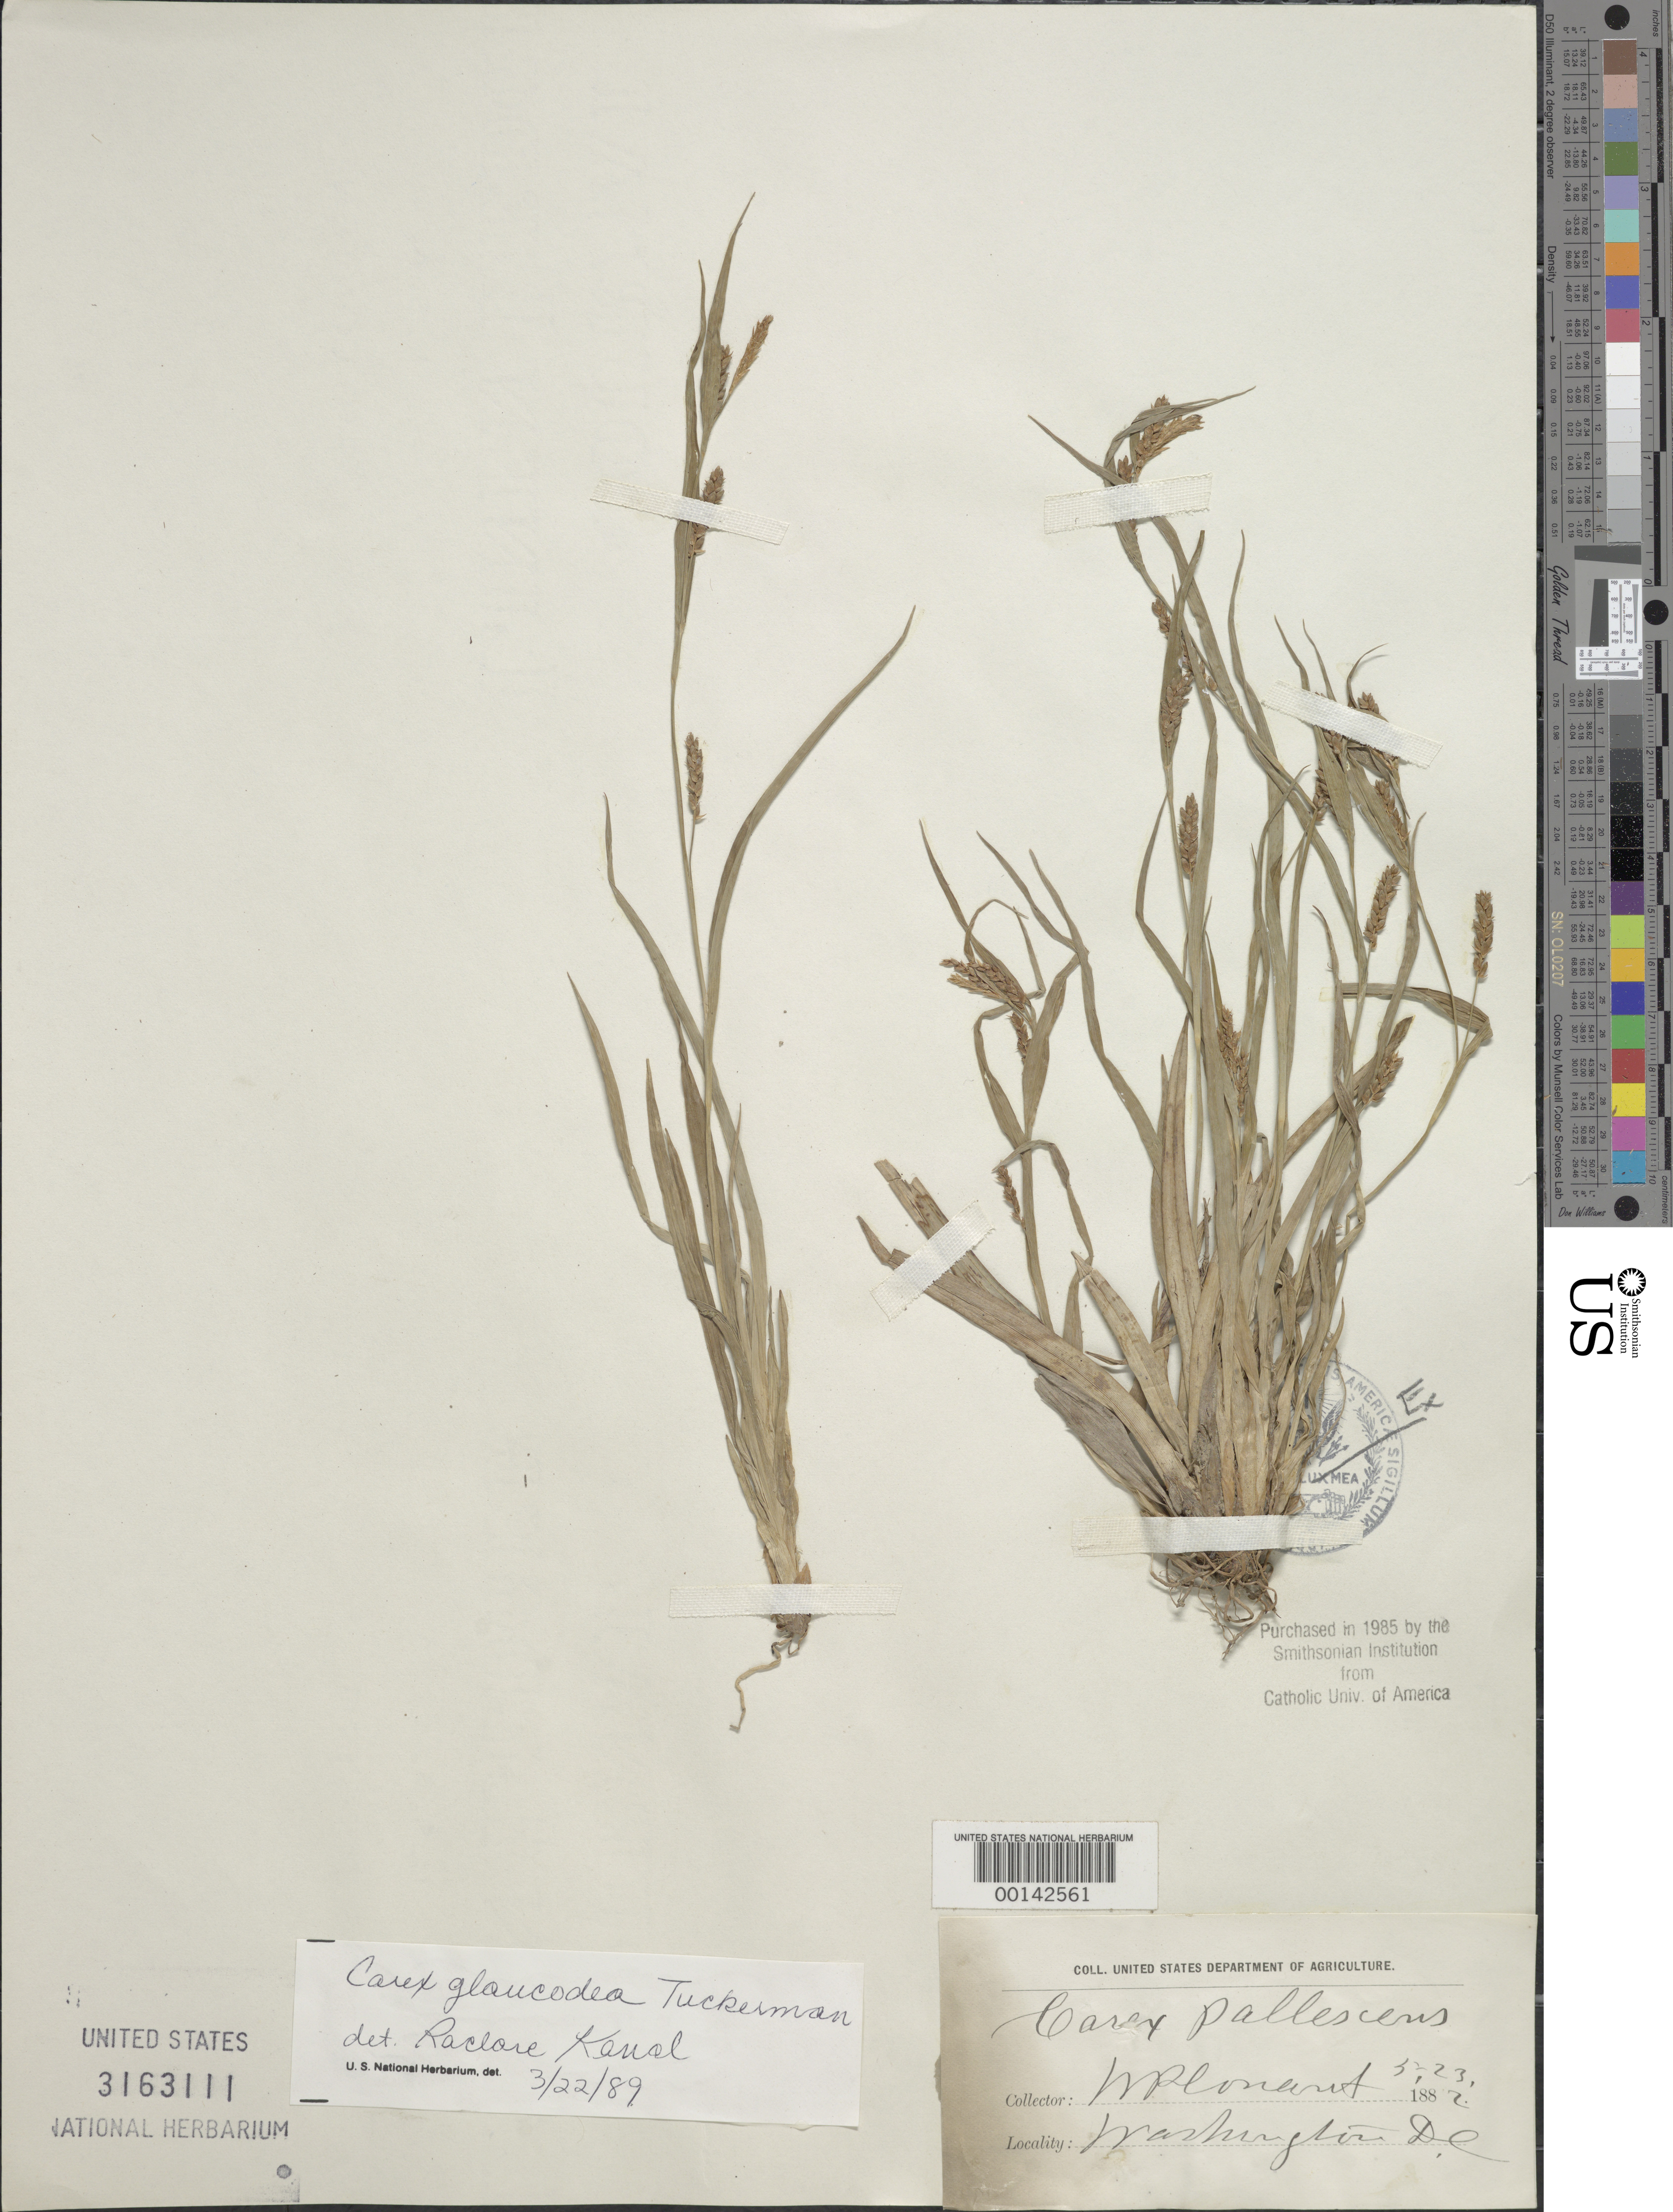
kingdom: Plantae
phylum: Tracheophyta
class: Liliopsida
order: Poales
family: Cyperaceae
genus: Carex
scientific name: Carex glaucodea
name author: Tuck. ex Olney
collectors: W. P. Conant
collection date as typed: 23 May 1882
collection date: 1882-05-23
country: United States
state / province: District of Columbia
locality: Washington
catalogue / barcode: US 3163111